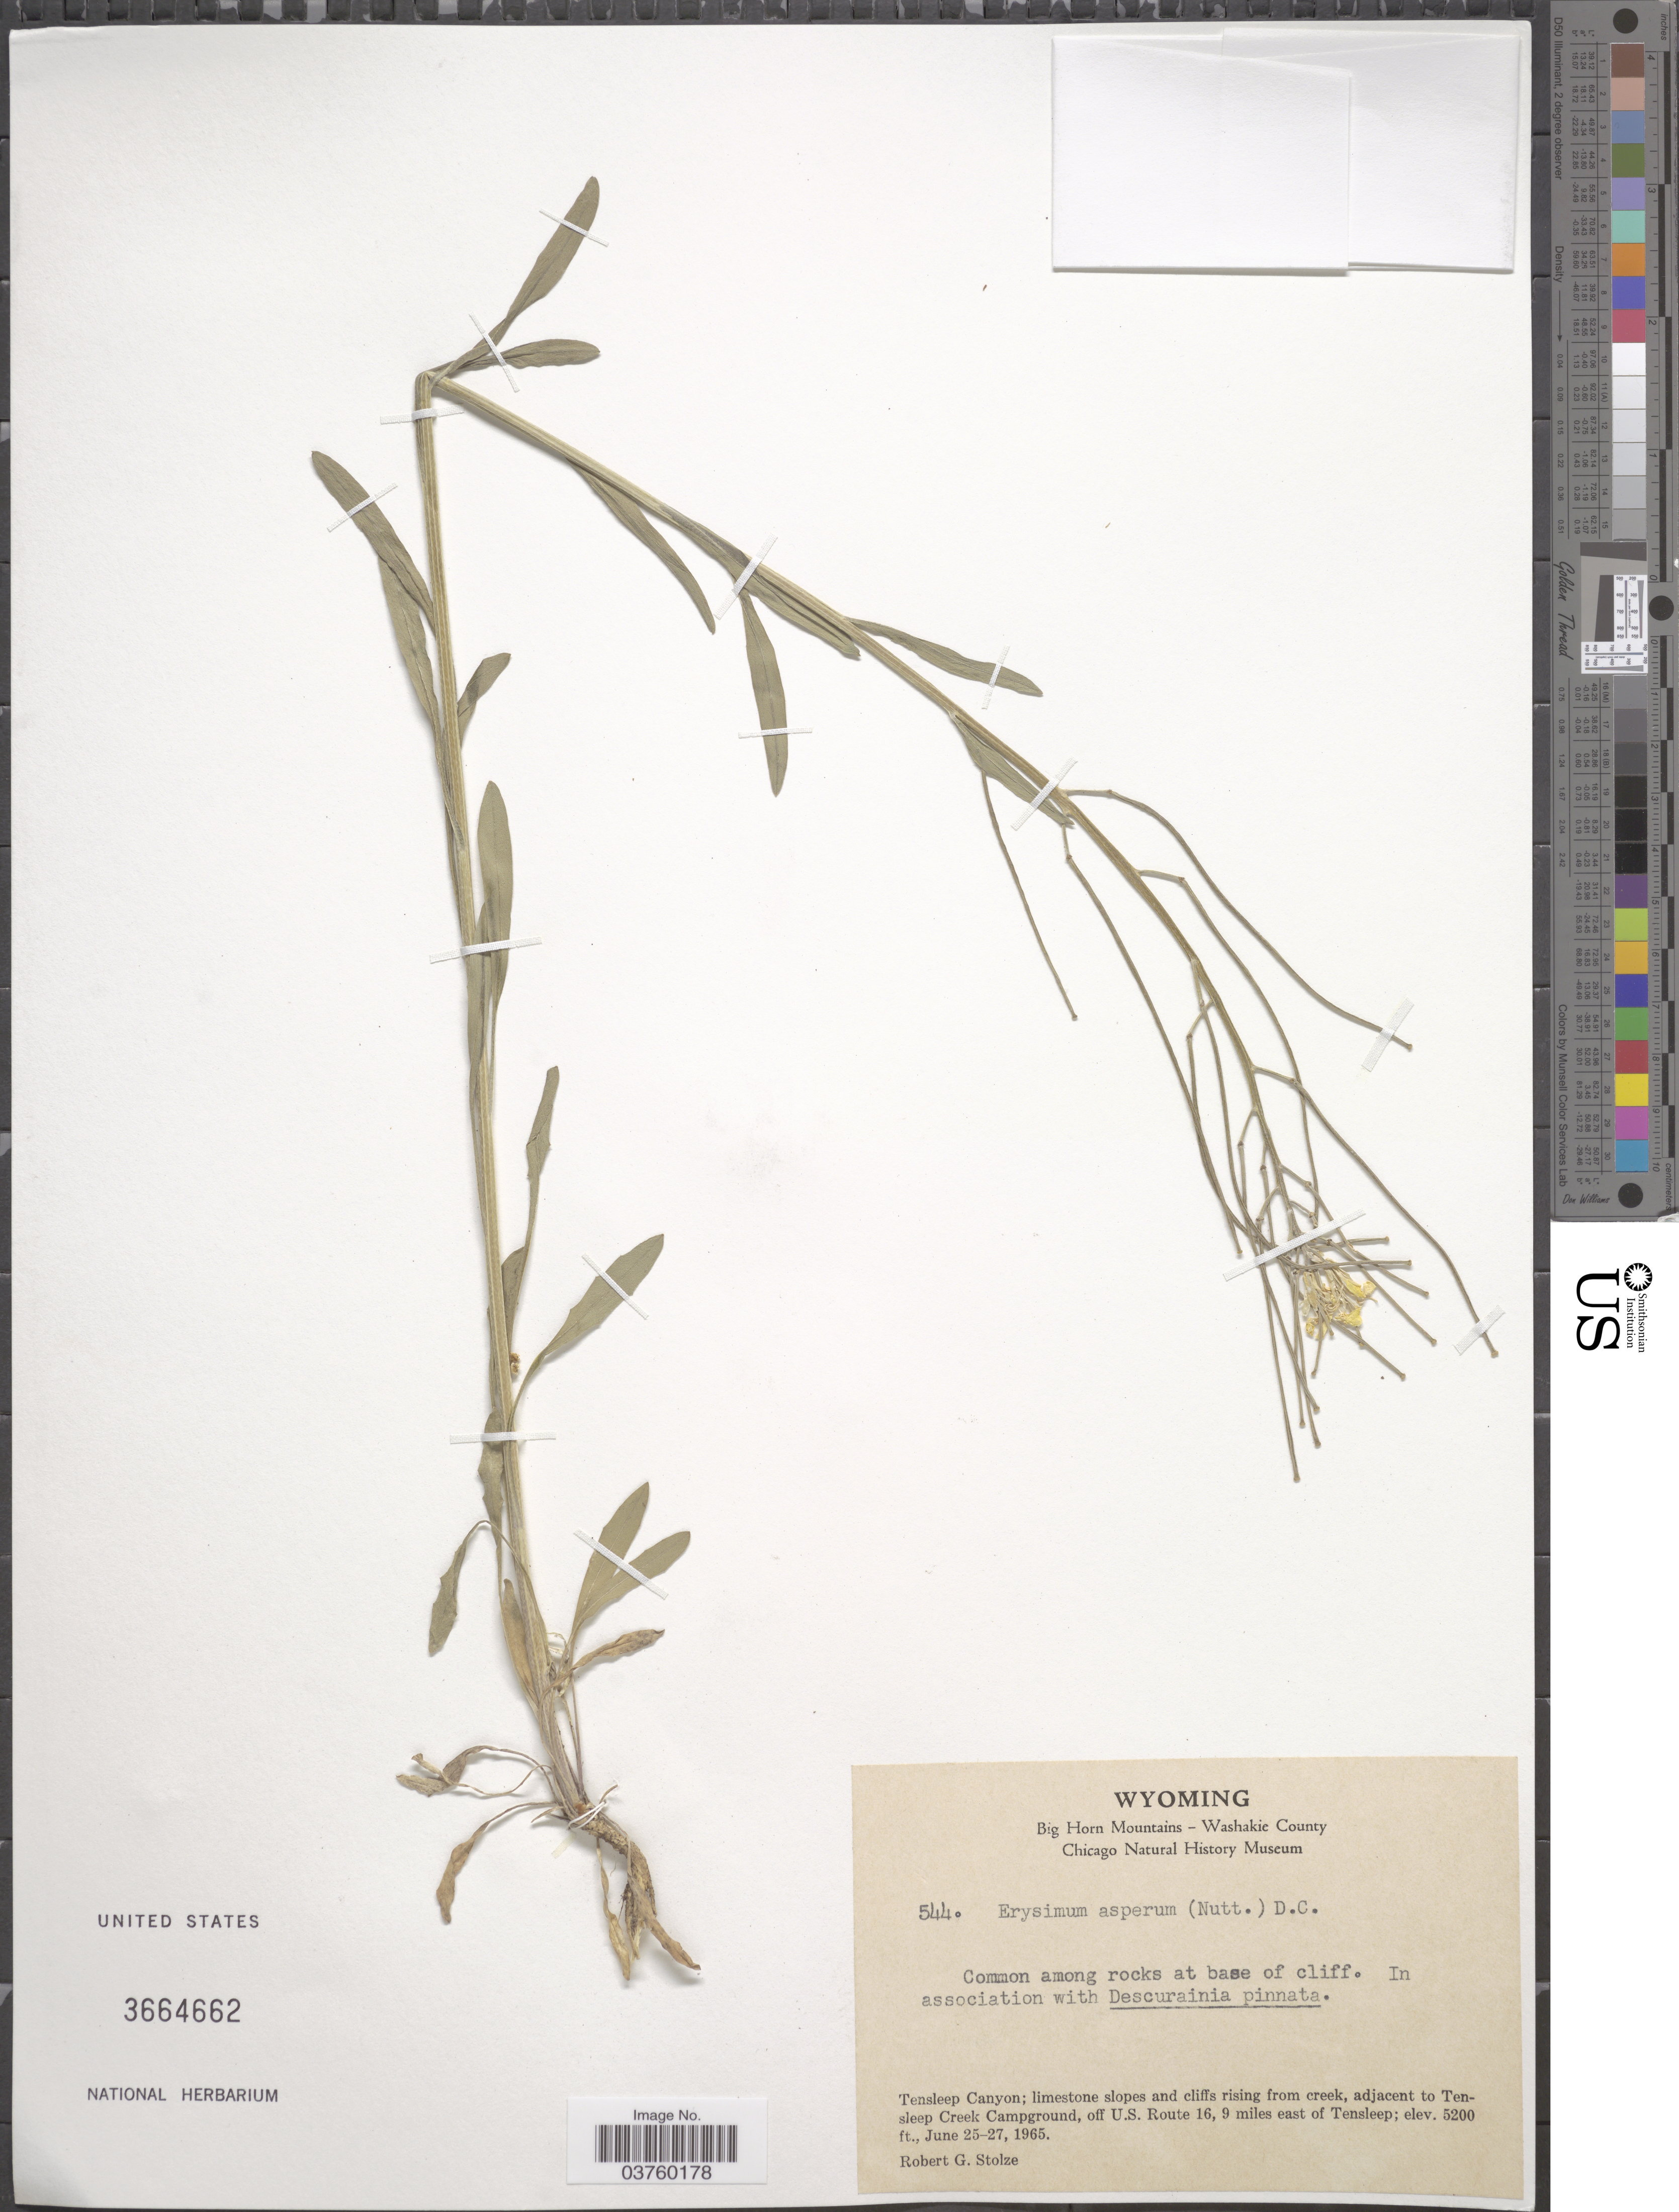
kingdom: Plantae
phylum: Tracheophyta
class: Magnoliopsida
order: Brassicales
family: Brassicaceae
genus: Erysimum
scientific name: Erysimum asperum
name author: (Nutt.) DC.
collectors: R. G. Stolze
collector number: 544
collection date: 1965-06-25/1965-06-27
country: United States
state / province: Wyoming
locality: Big Horn Mountains - Washakie County. Tensleep Canyon; limestone slopes and cliffs rising from creek, adjacent to Tensleep Creek Campground, off U.S. Route 16, 9 miles east of Tensleep.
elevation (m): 1585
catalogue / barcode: US 3664662